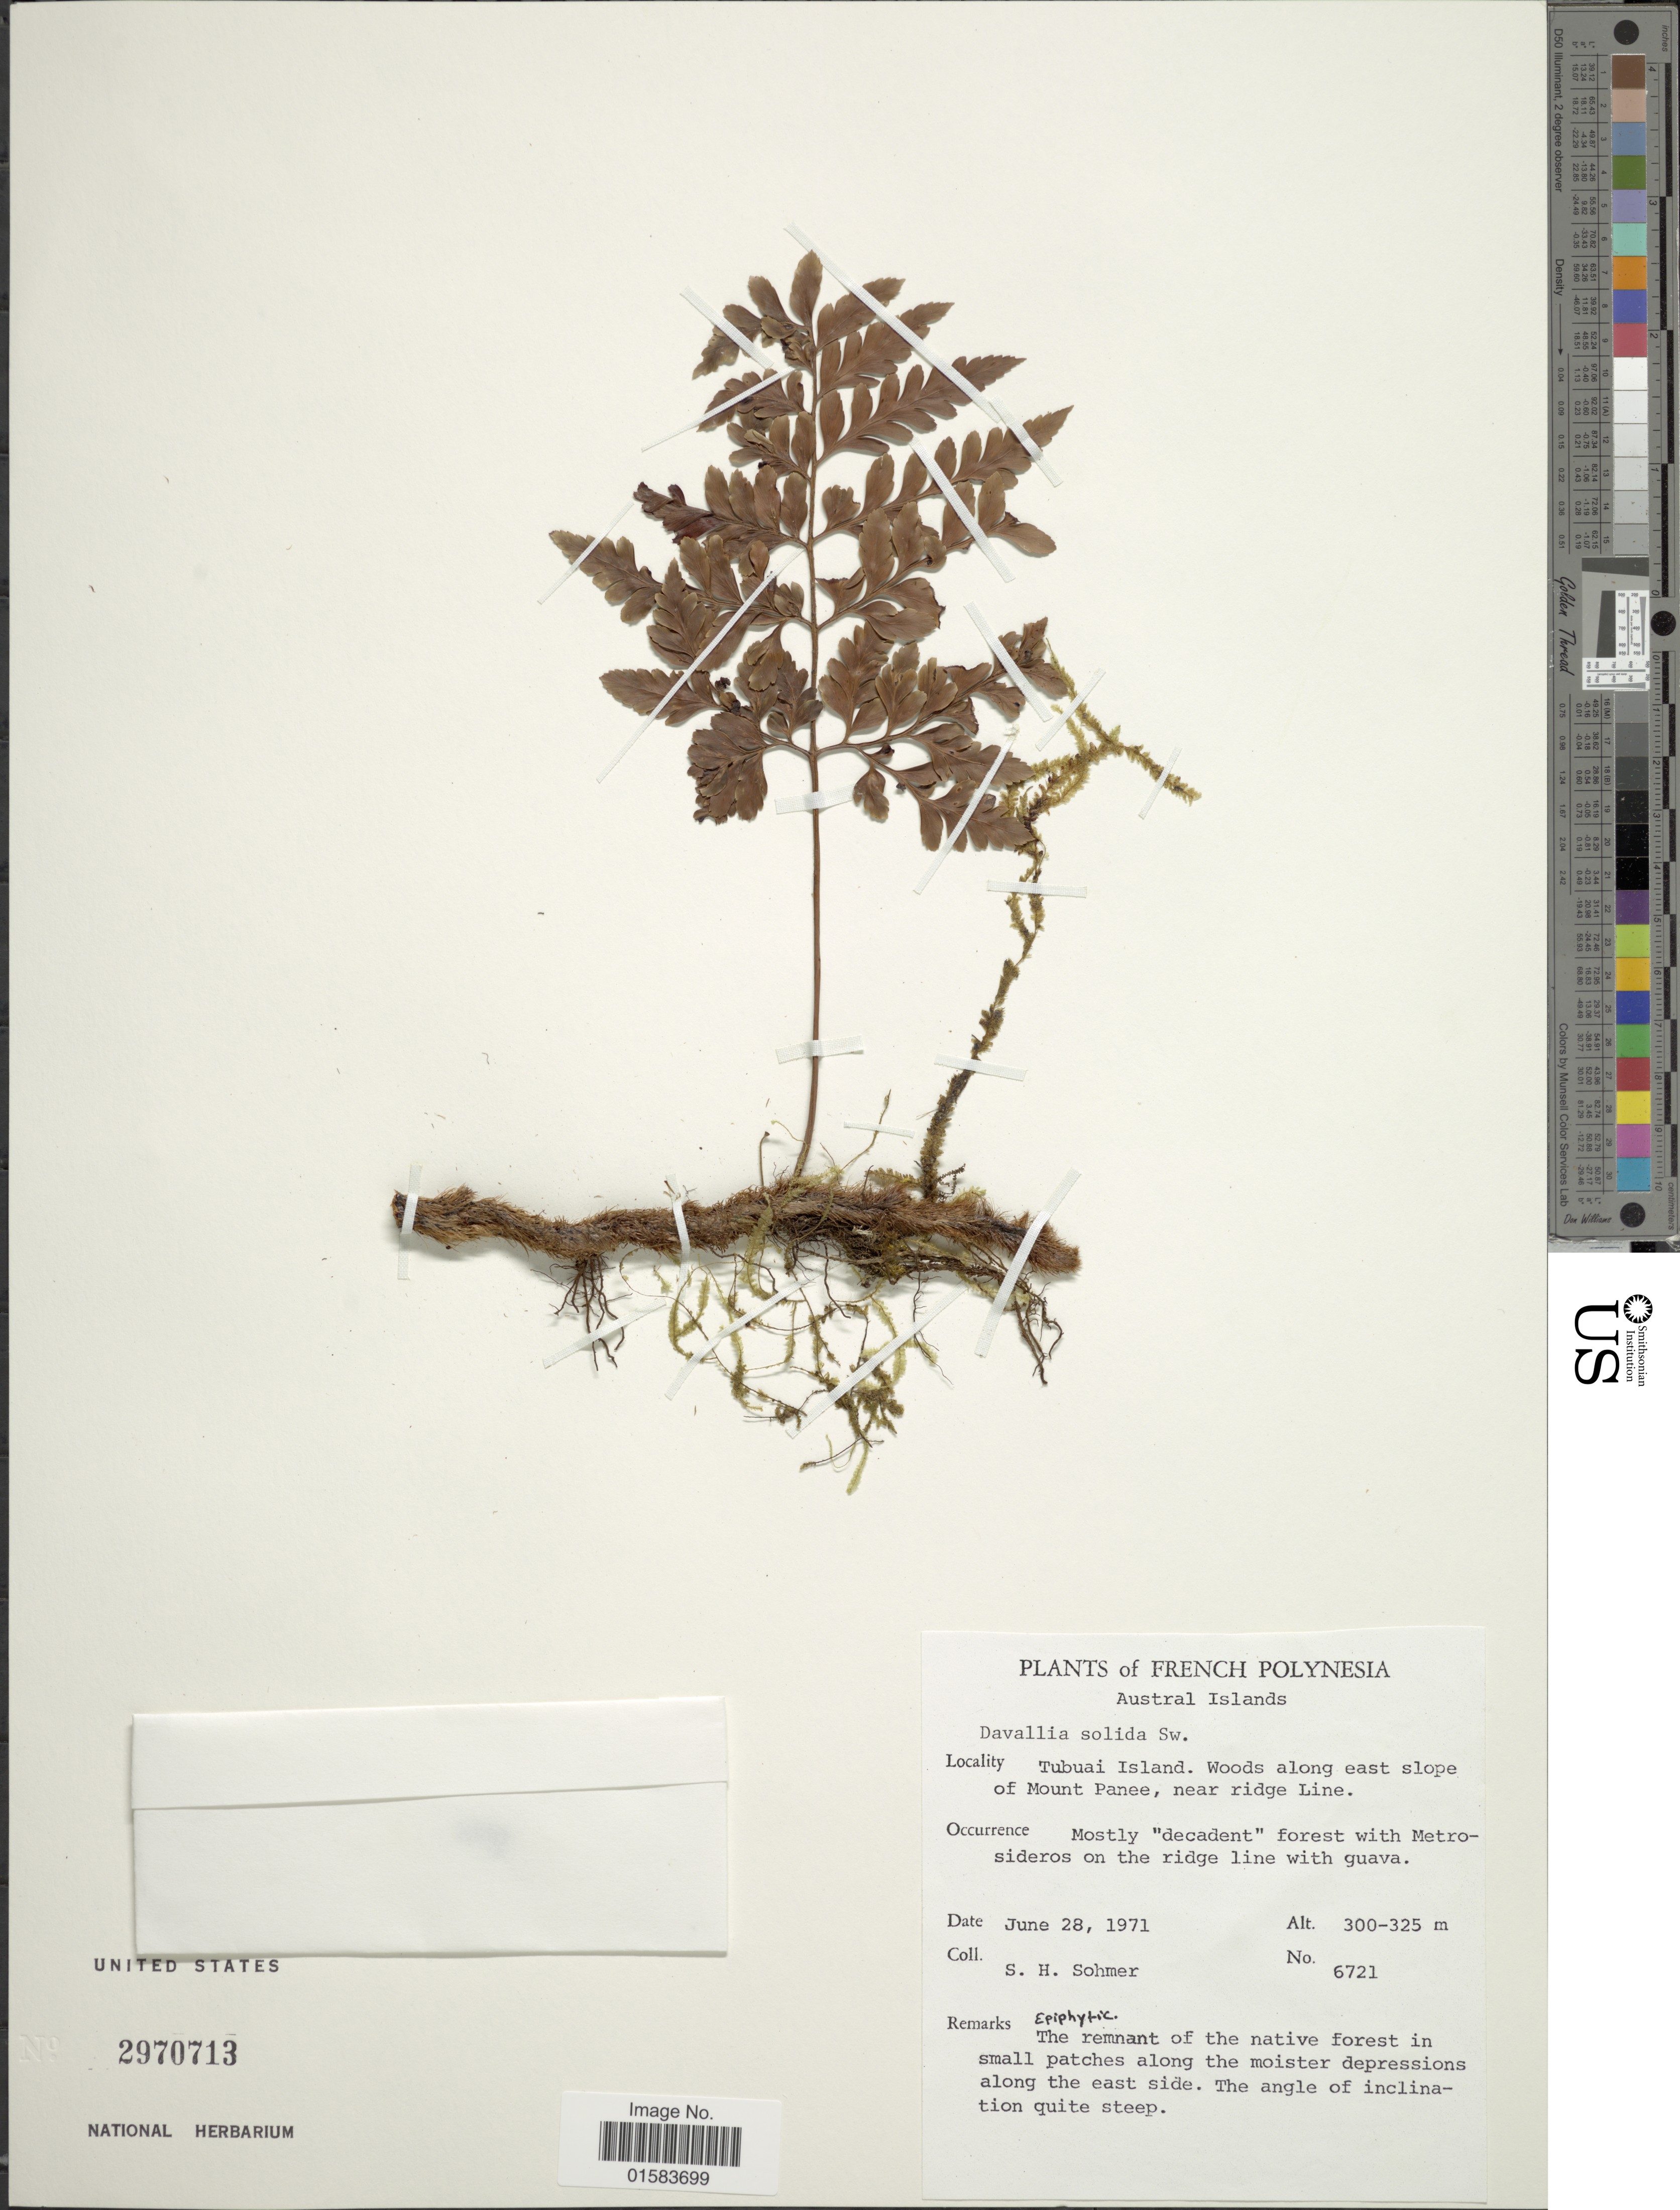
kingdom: Plantae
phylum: Tracheophyta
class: Polypodiopsida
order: Polypodiales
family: Davalliaceae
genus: Davallia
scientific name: Davallia solida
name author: (G. Forst.) Sw.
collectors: S. H. Sohmer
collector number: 6721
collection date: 1971-06-28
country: French Polynesia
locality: Austral Islands, Tubuai Islands, Woods along east slope of Mount Panee, near ridge Line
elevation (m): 300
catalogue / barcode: US 2970713